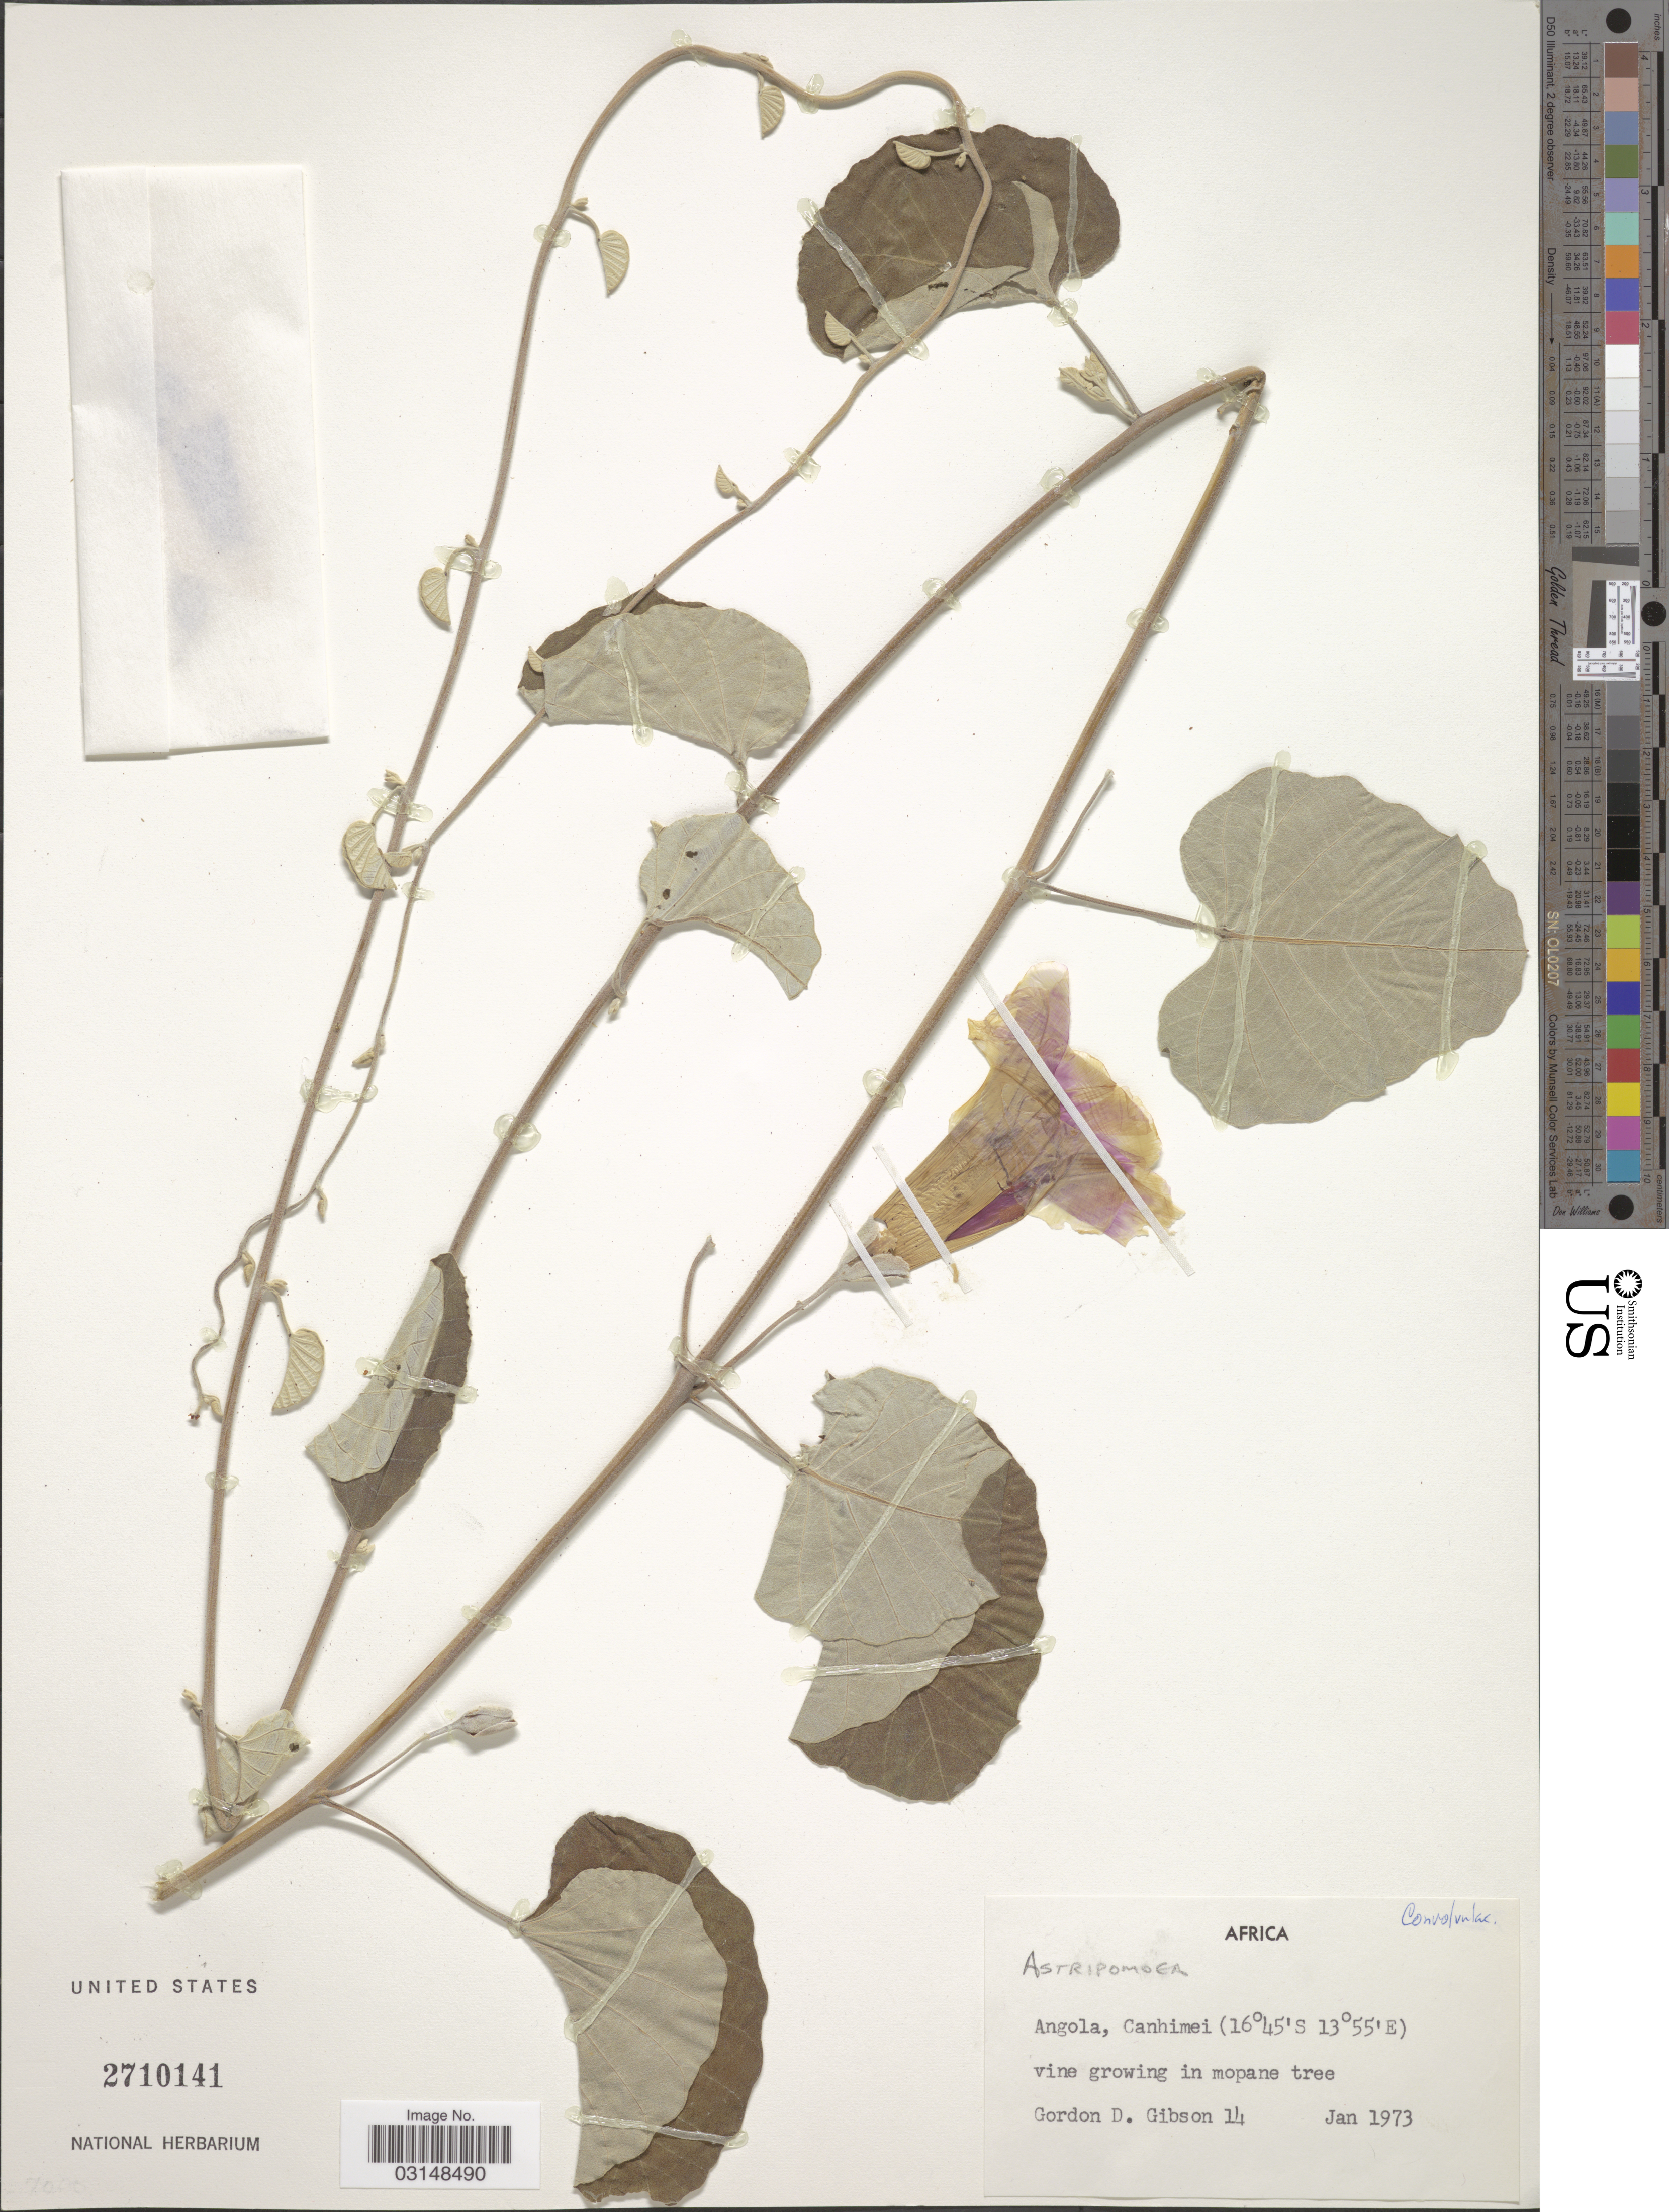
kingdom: Plantae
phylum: Tracheophyta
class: Magnoliopsida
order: Solanales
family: Convolvulaceae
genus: Astripomoea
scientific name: Astripomoea sp.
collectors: G. D. Gibson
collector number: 14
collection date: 1973-01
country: Angola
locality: Canhimei.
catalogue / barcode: US 2710141